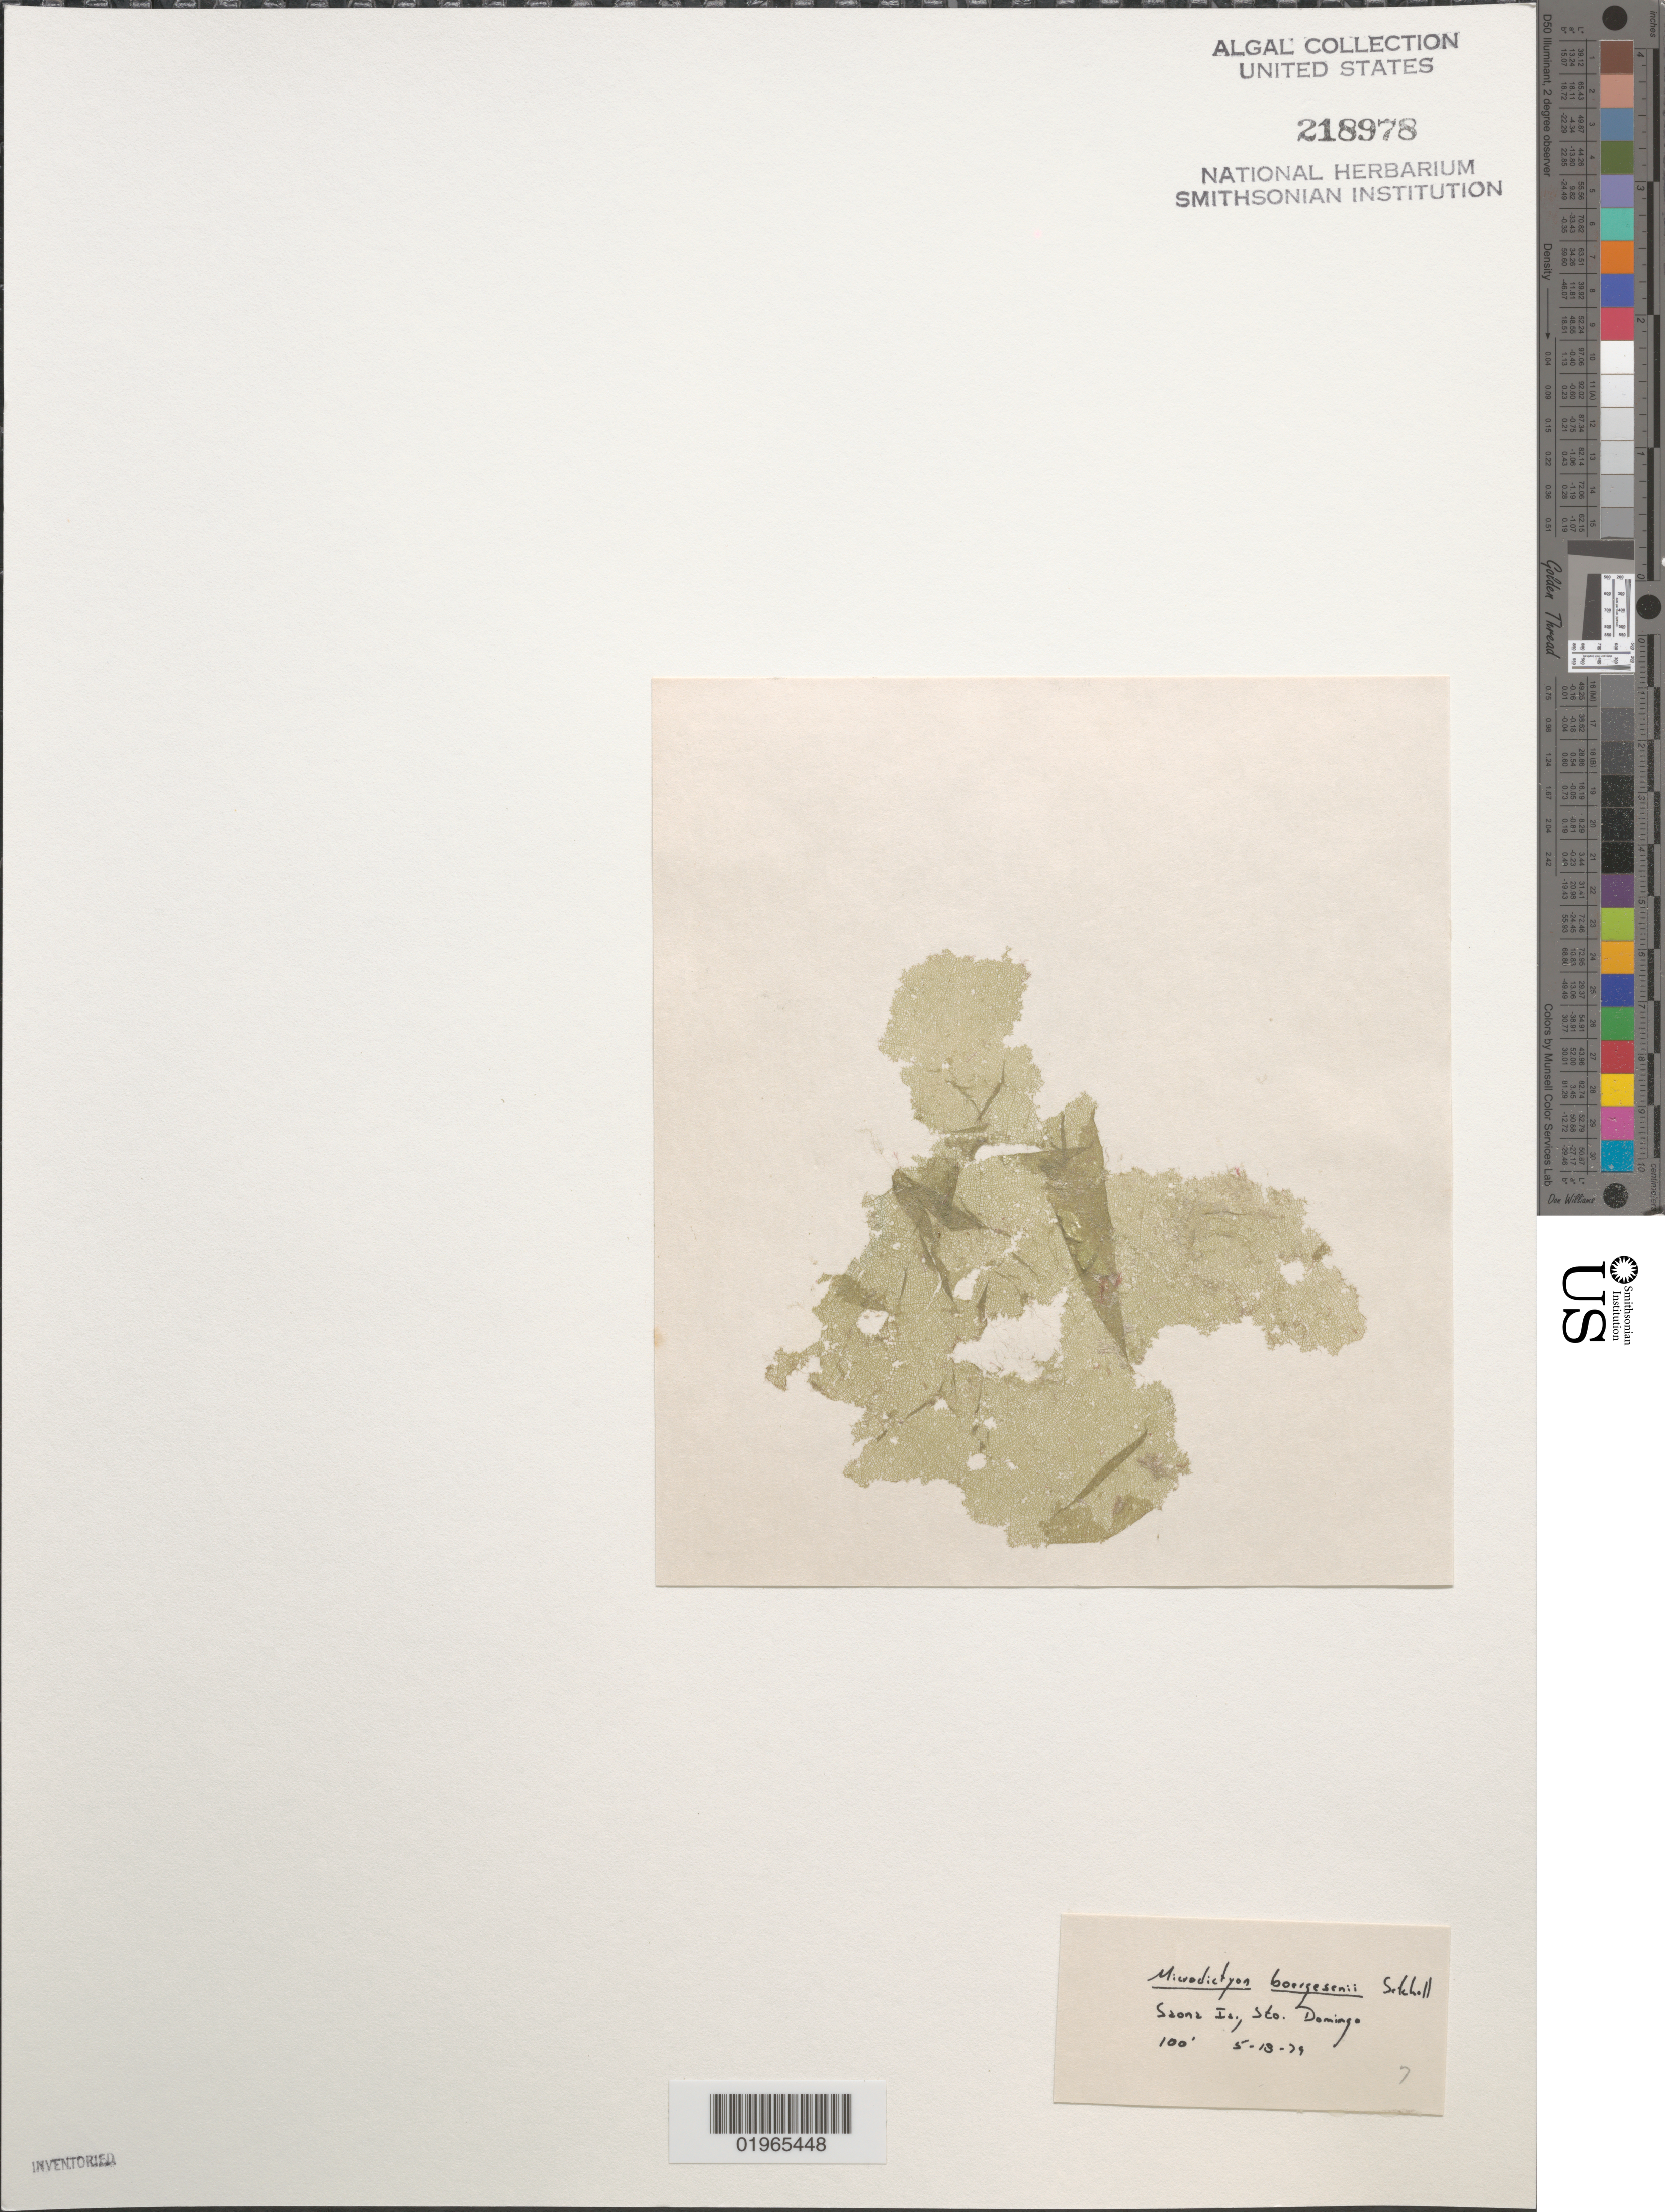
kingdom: Plantae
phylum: Chlorophyta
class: Ulvophyceae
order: Cladophorales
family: Anadyomenaceae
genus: Microdictyon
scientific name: Microdictyon boergesenii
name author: Setch.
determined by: Ballantine, D. L.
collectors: D.L. Ballantine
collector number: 7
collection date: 1979-05-18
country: Dominican Republic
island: Saona Island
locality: Santo Domingo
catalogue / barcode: US 218978